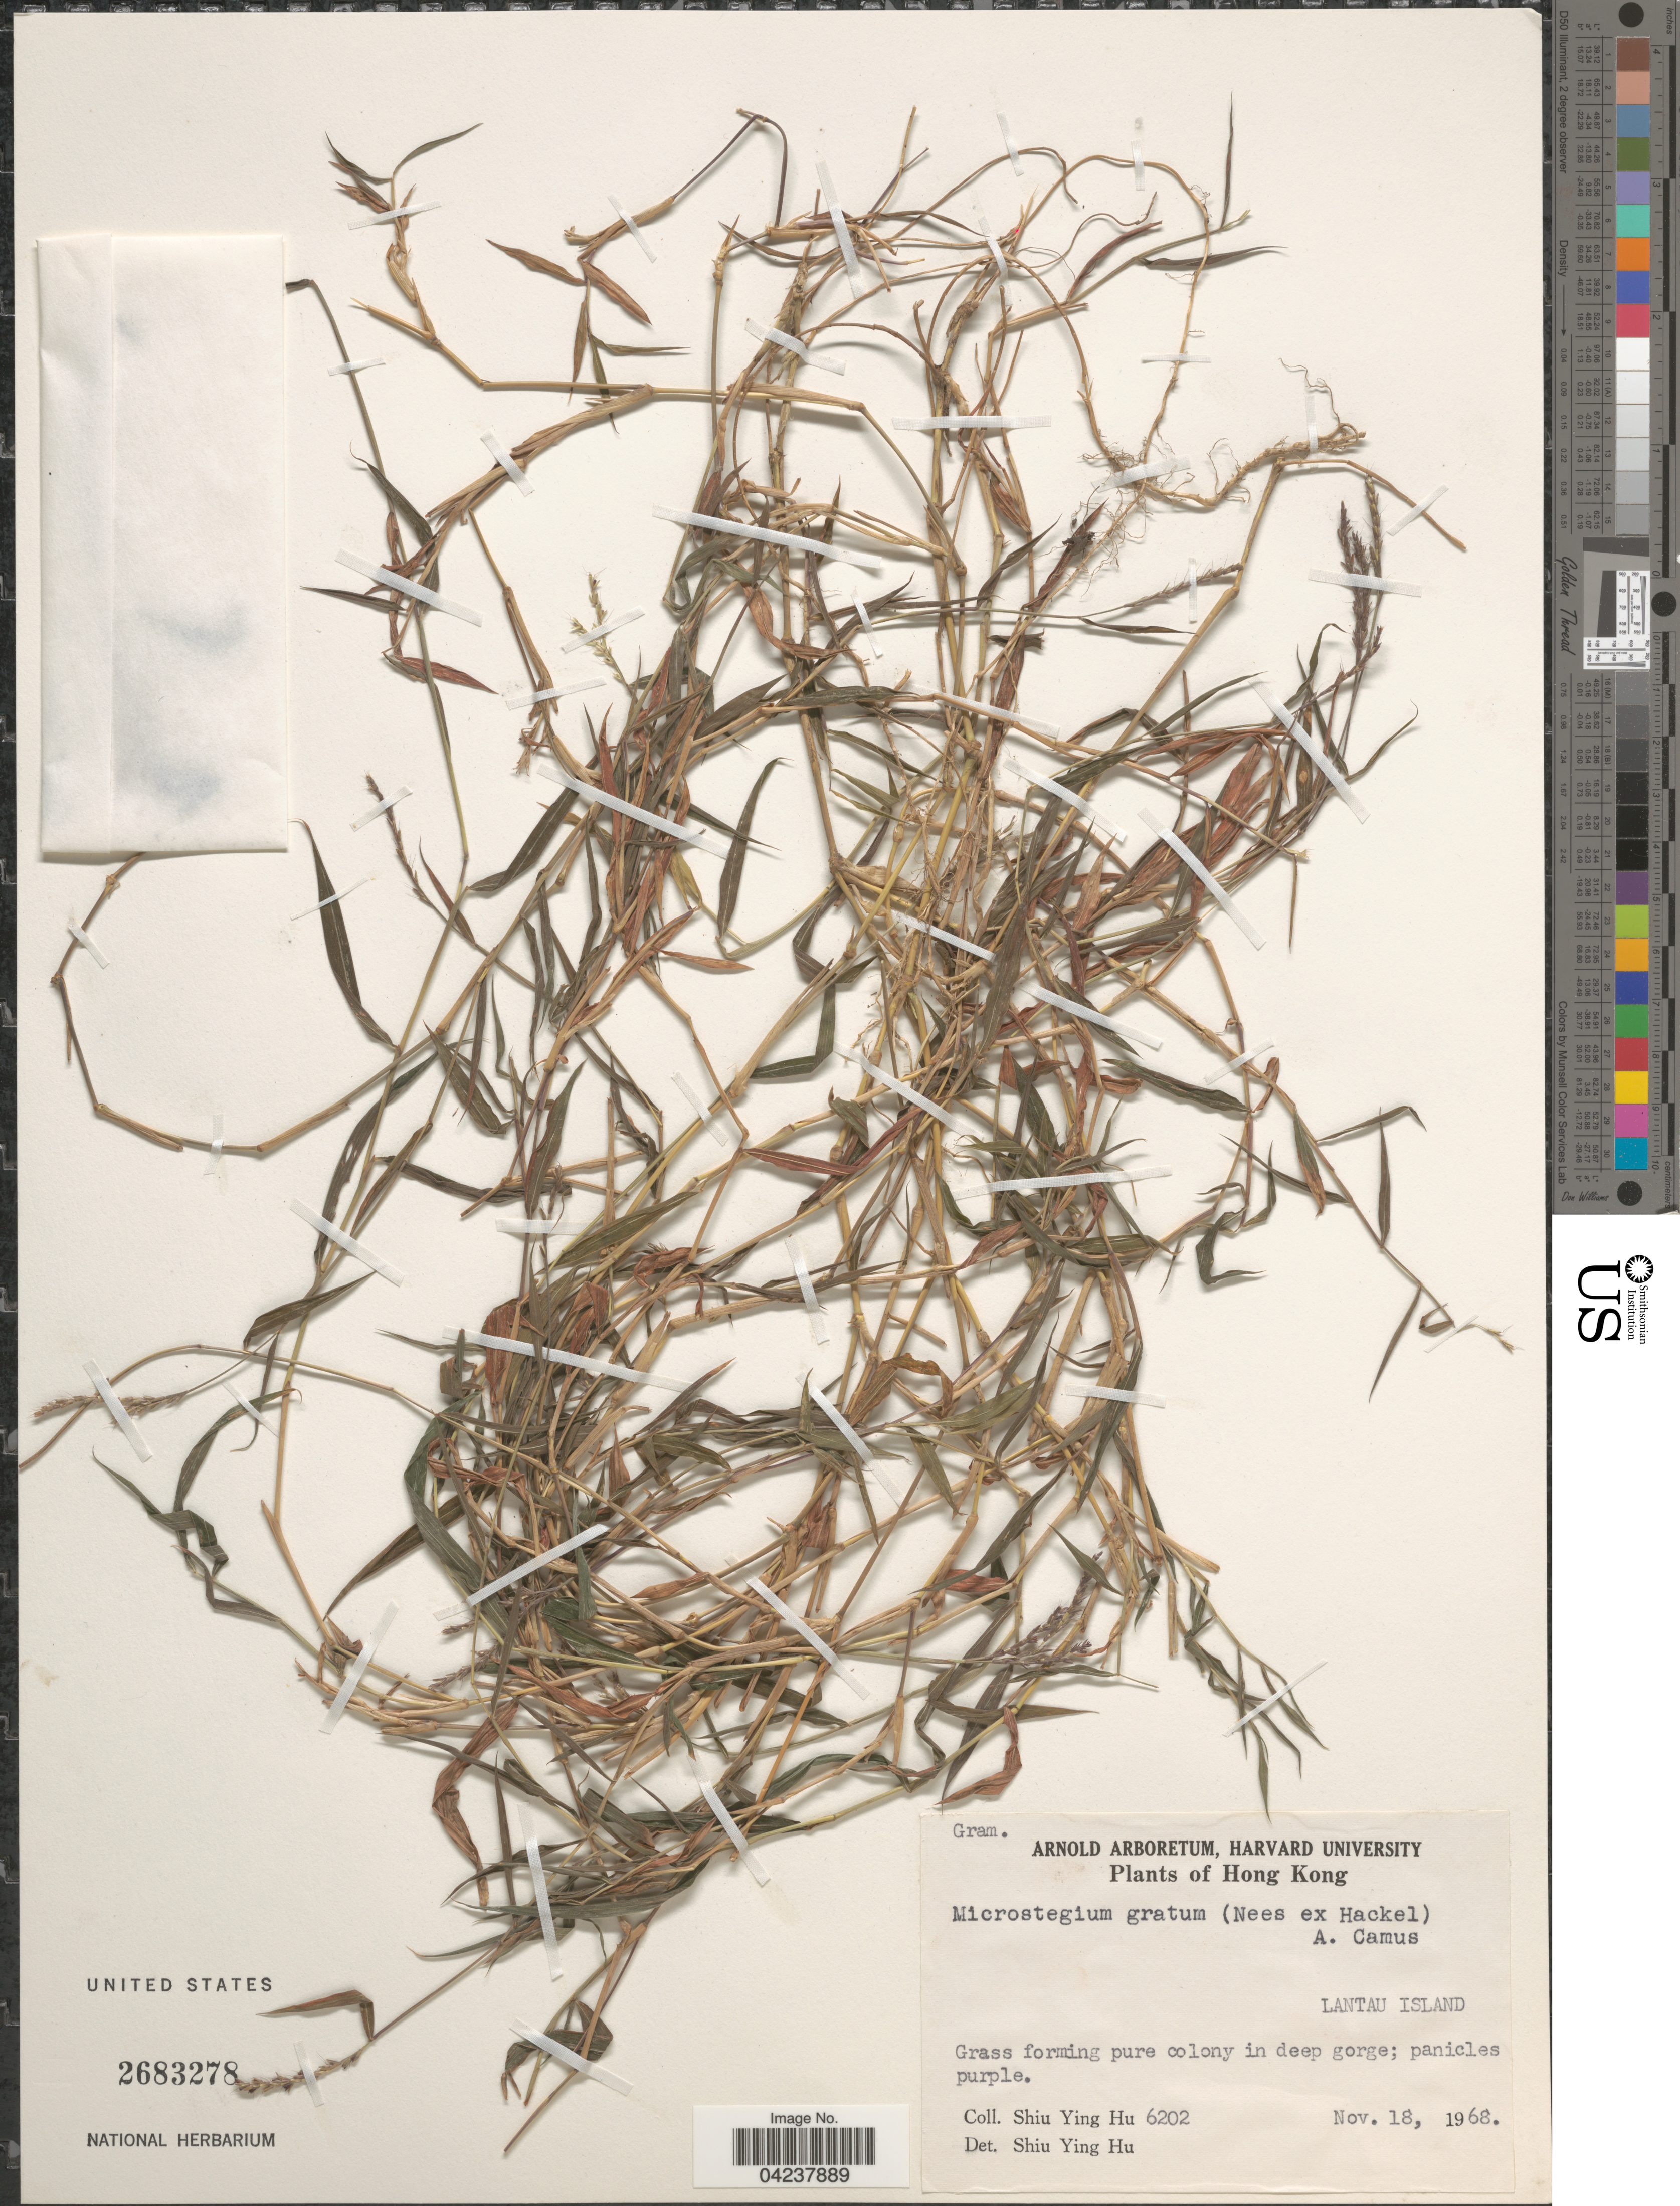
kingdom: Plantae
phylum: Tracheophyta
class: Liliopsida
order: Poales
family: Poaceae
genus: Microstegium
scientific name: Microstegium fasciculatum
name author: (L.) Henr.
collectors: S. Y. Hu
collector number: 6202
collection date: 1968-11-18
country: China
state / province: Hong Kong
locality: Lantau Island.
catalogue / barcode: US 2683278